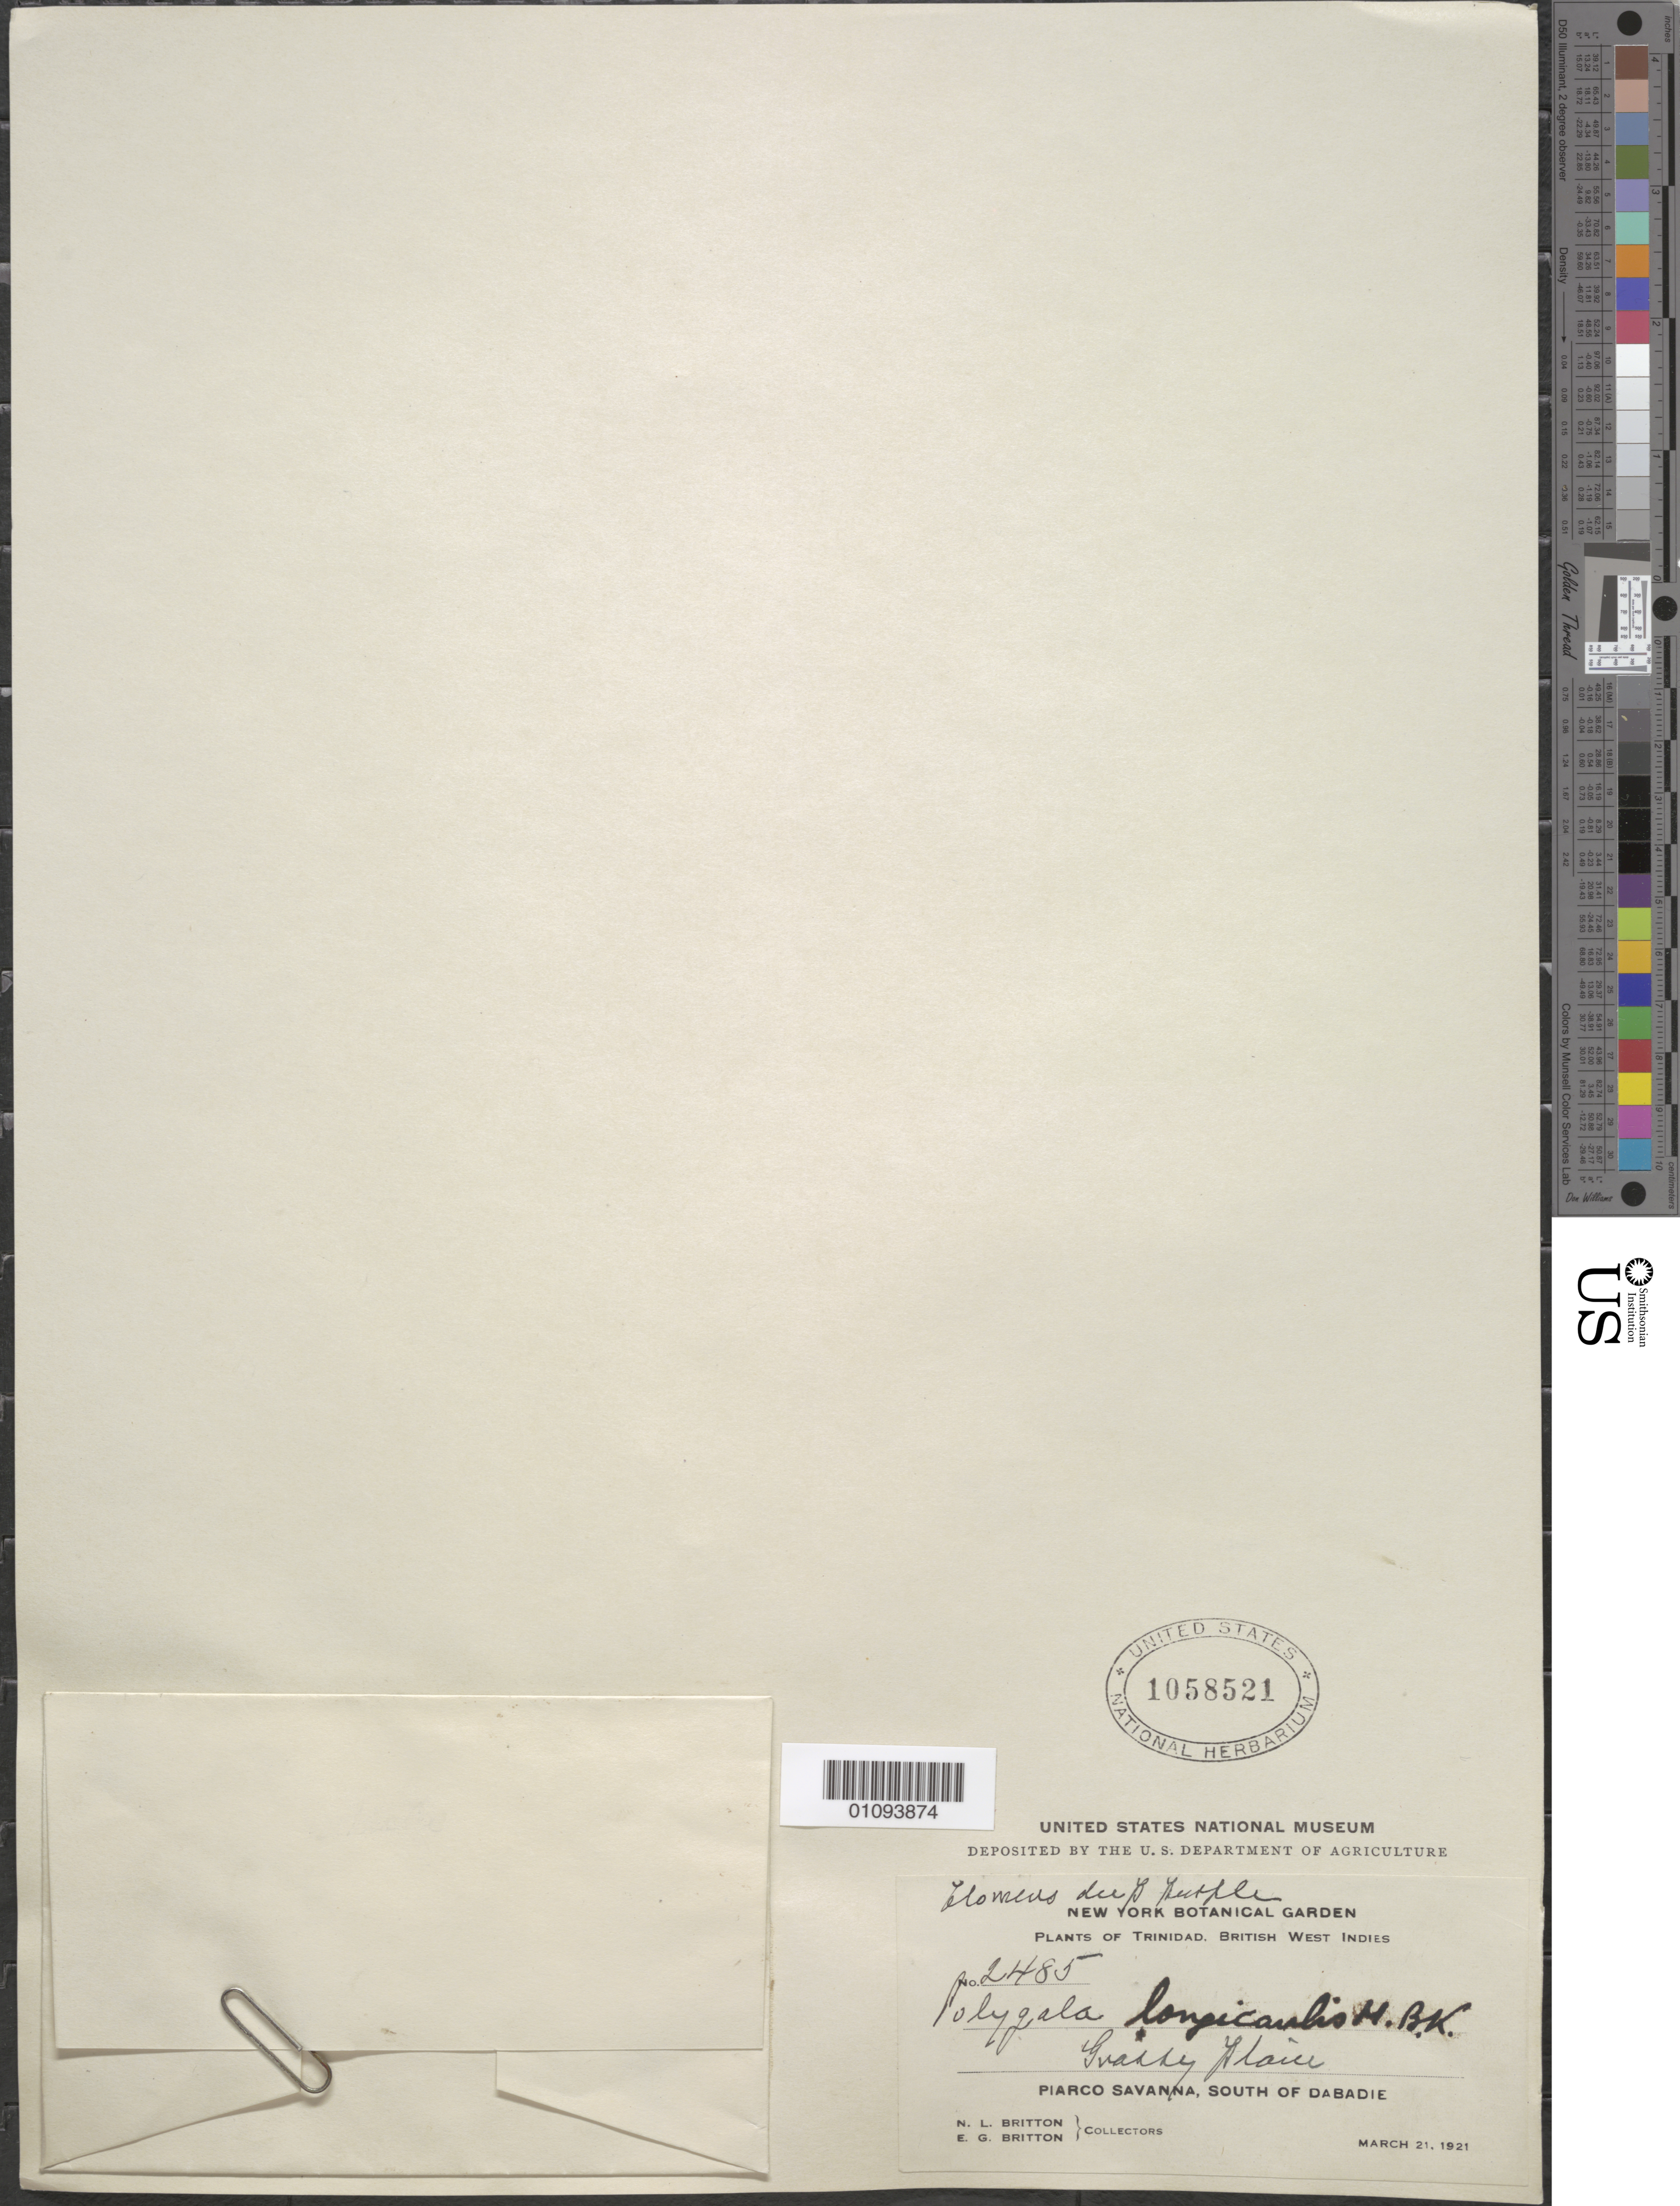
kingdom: Plantae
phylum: Tracheophyta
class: Magnoliopsida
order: Fabales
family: Polygalaceae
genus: Polygala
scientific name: Polygala longicaulis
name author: Kunth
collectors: N. Britton & E. G. Britton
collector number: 2485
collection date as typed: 21 Mar 1921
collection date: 1921-03-21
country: Trinidad and Tobago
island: Trinidad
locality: Piarco Savanna, S of Dabadie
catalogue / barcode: US 1058521